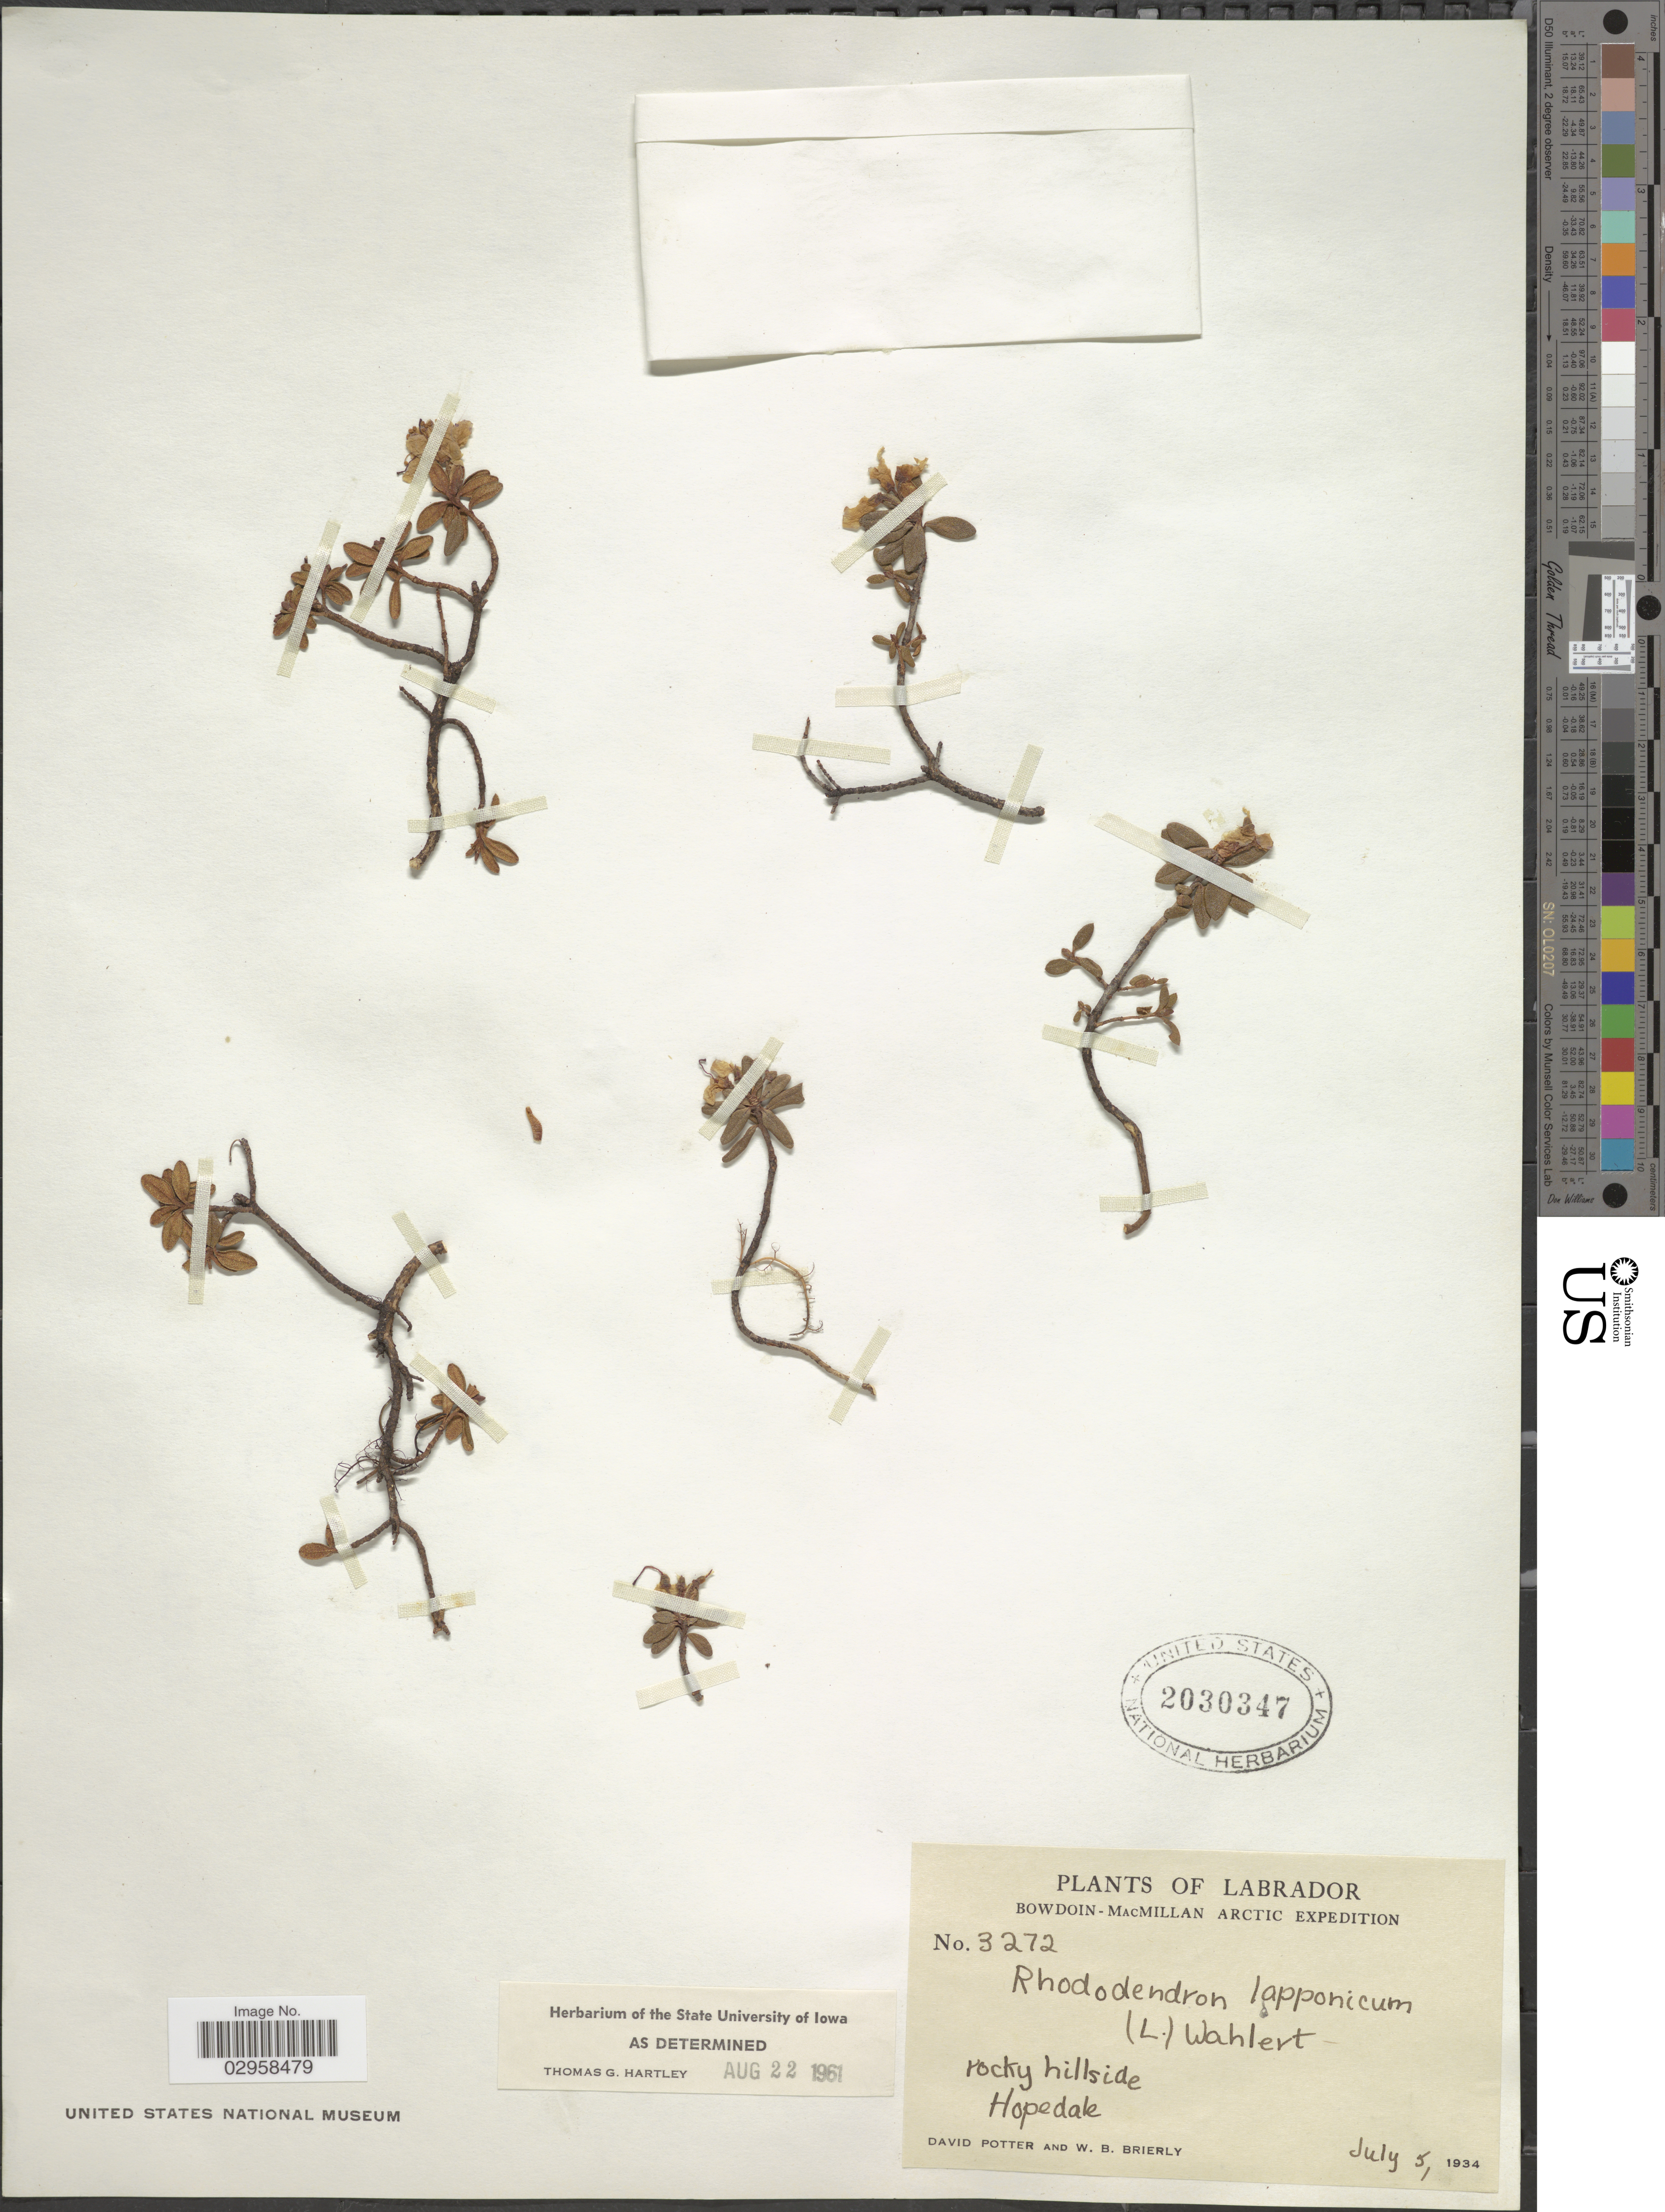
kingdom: Plantae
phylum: Tracheophyta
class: Magnoliopsida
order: Ericales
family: Ericaceae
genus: Rhododendron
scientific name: Rhododendron lapponicum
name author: (L.) Wahlenb.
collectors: D. Porter & W. Brierly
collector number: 3272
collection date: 1934-07-05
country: Canada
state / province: Newfoundland and Labrador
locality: Labrador. Bowdoin-MacMillan Arctic. Hopedale.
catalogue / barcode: US 2030347